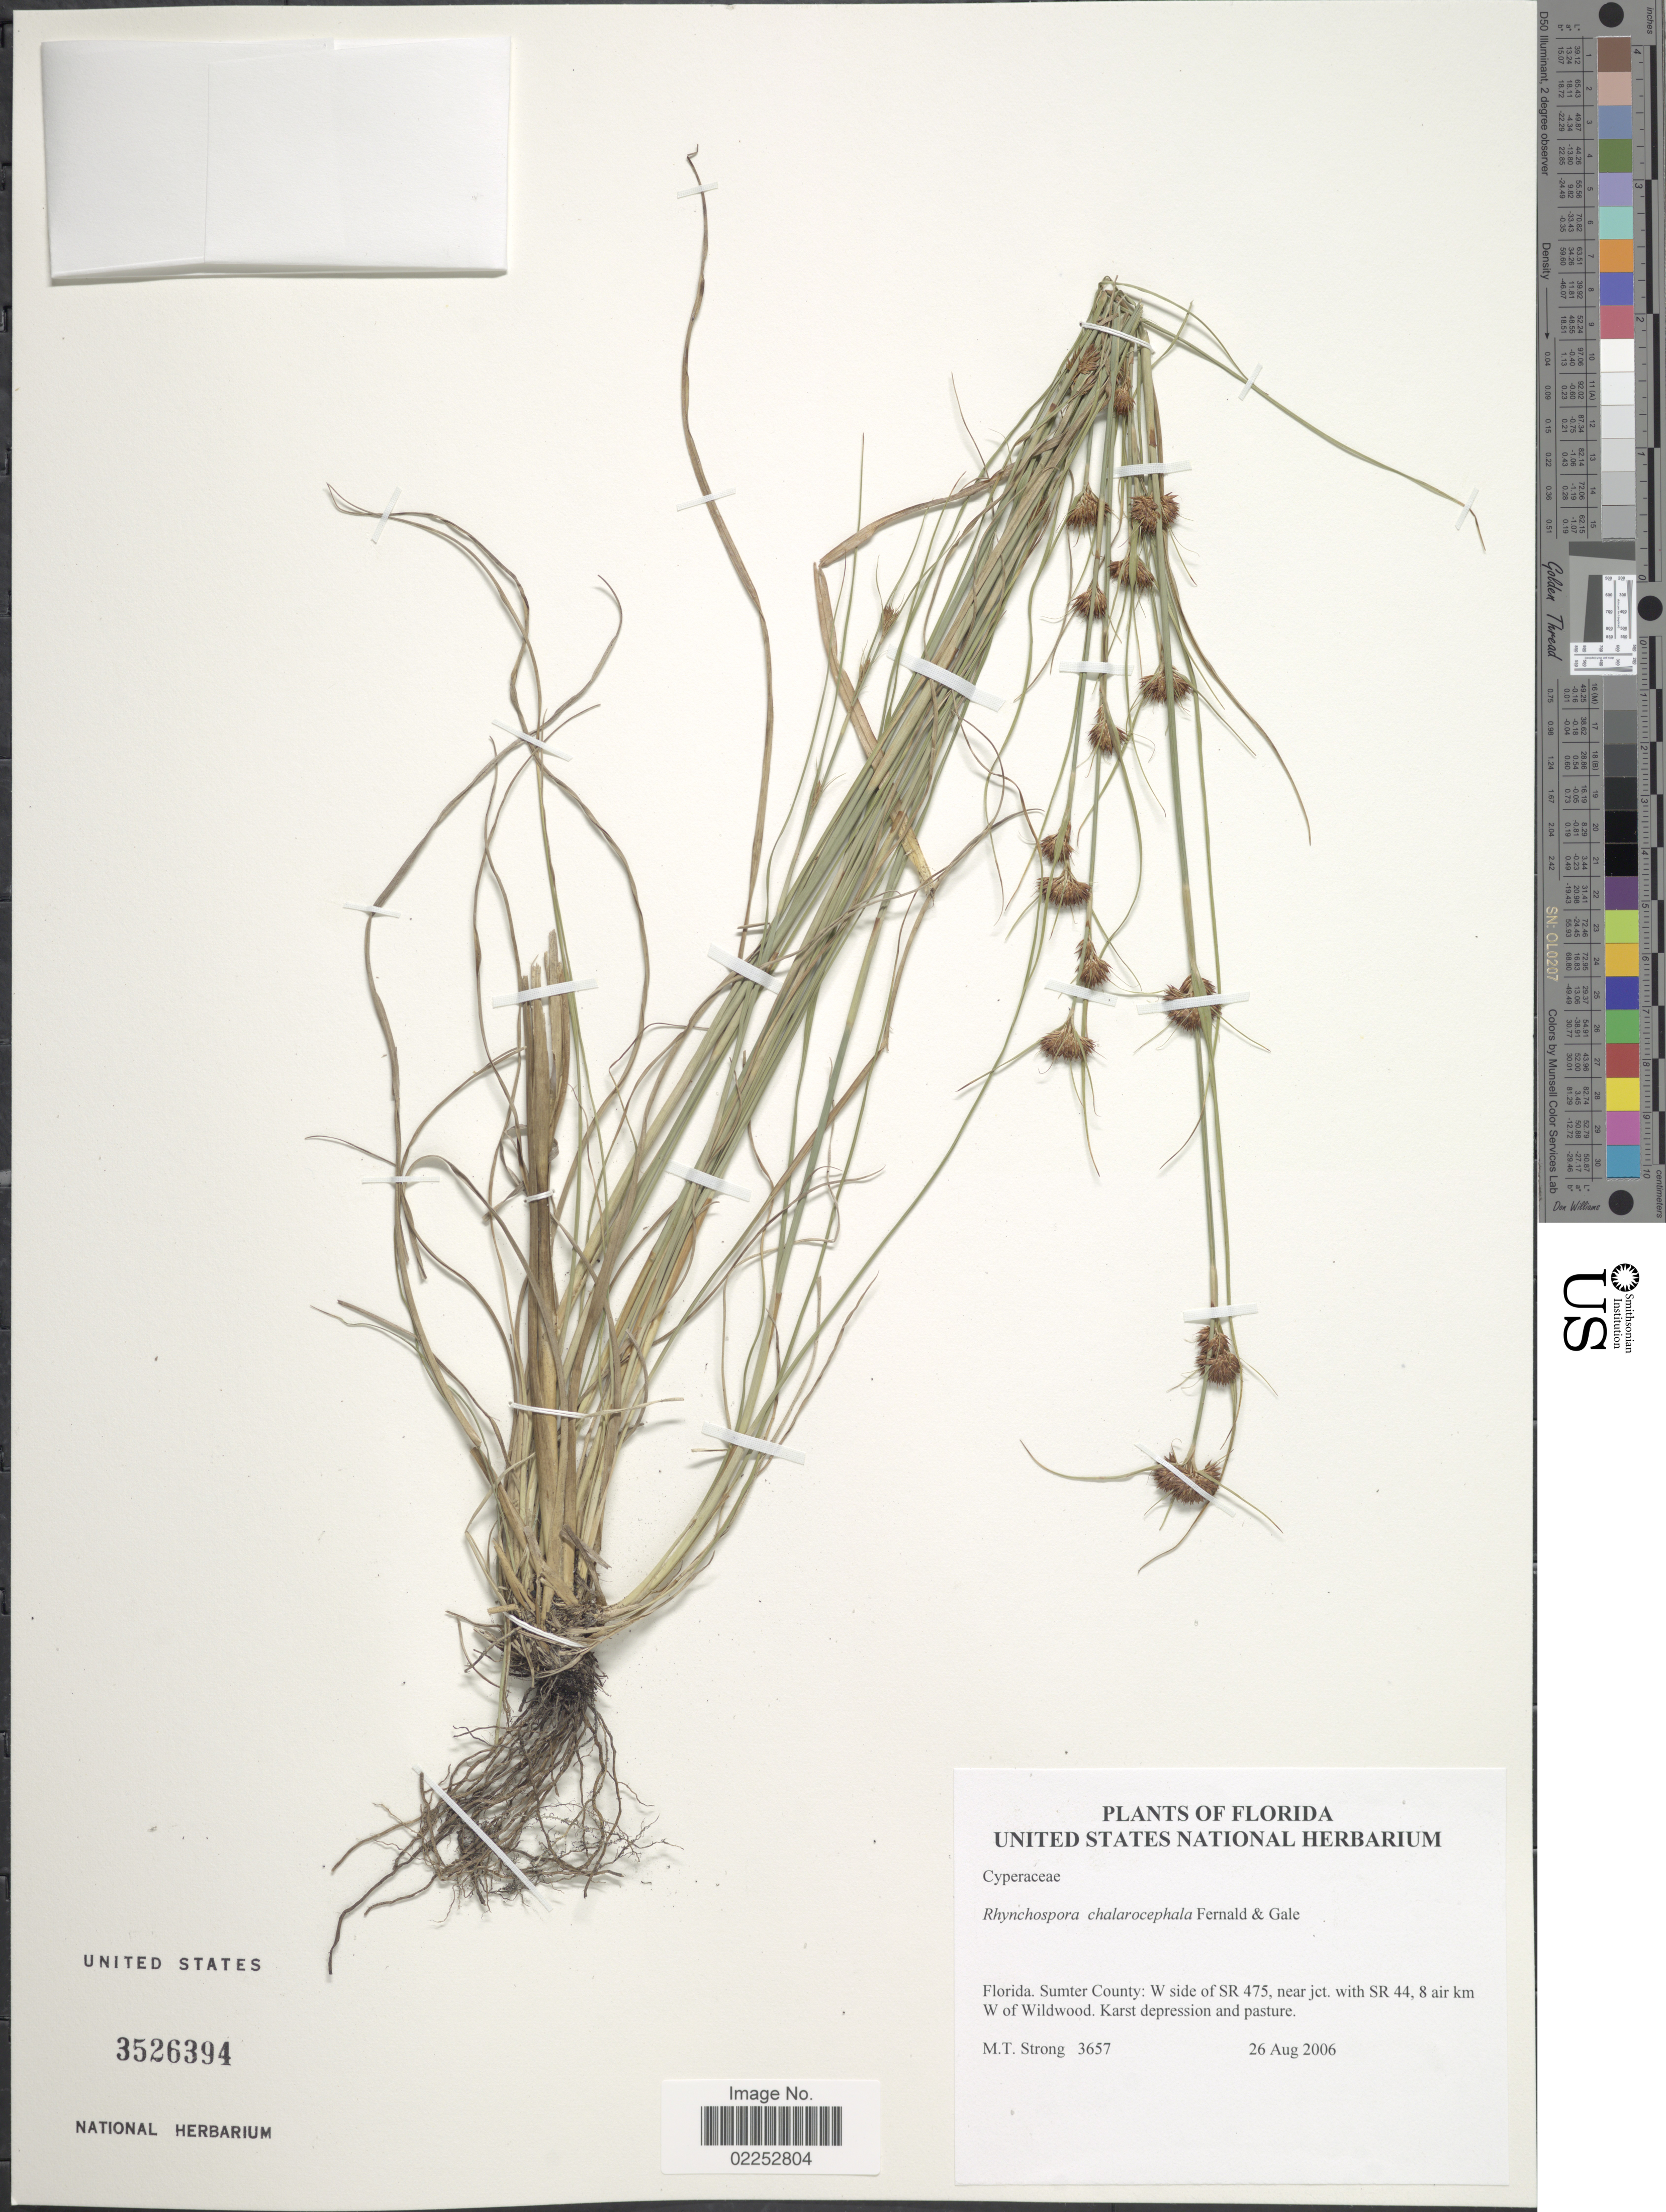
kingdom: Plantae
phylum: Tracheophyta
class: Liliopsida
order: Poales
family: Cyperaceae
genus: Rhynchospora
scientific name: Rhynchospora microcephala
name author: (Britton) Britton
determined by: Naczi, R. F. C.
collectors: M. T. Strong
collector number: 3657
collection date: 2006-08-26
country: United States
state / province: Florida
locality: Sumter County: W side of SR 475, near jct. with SR 44, 8 air km W of Wildwood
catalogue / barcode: US 3526394